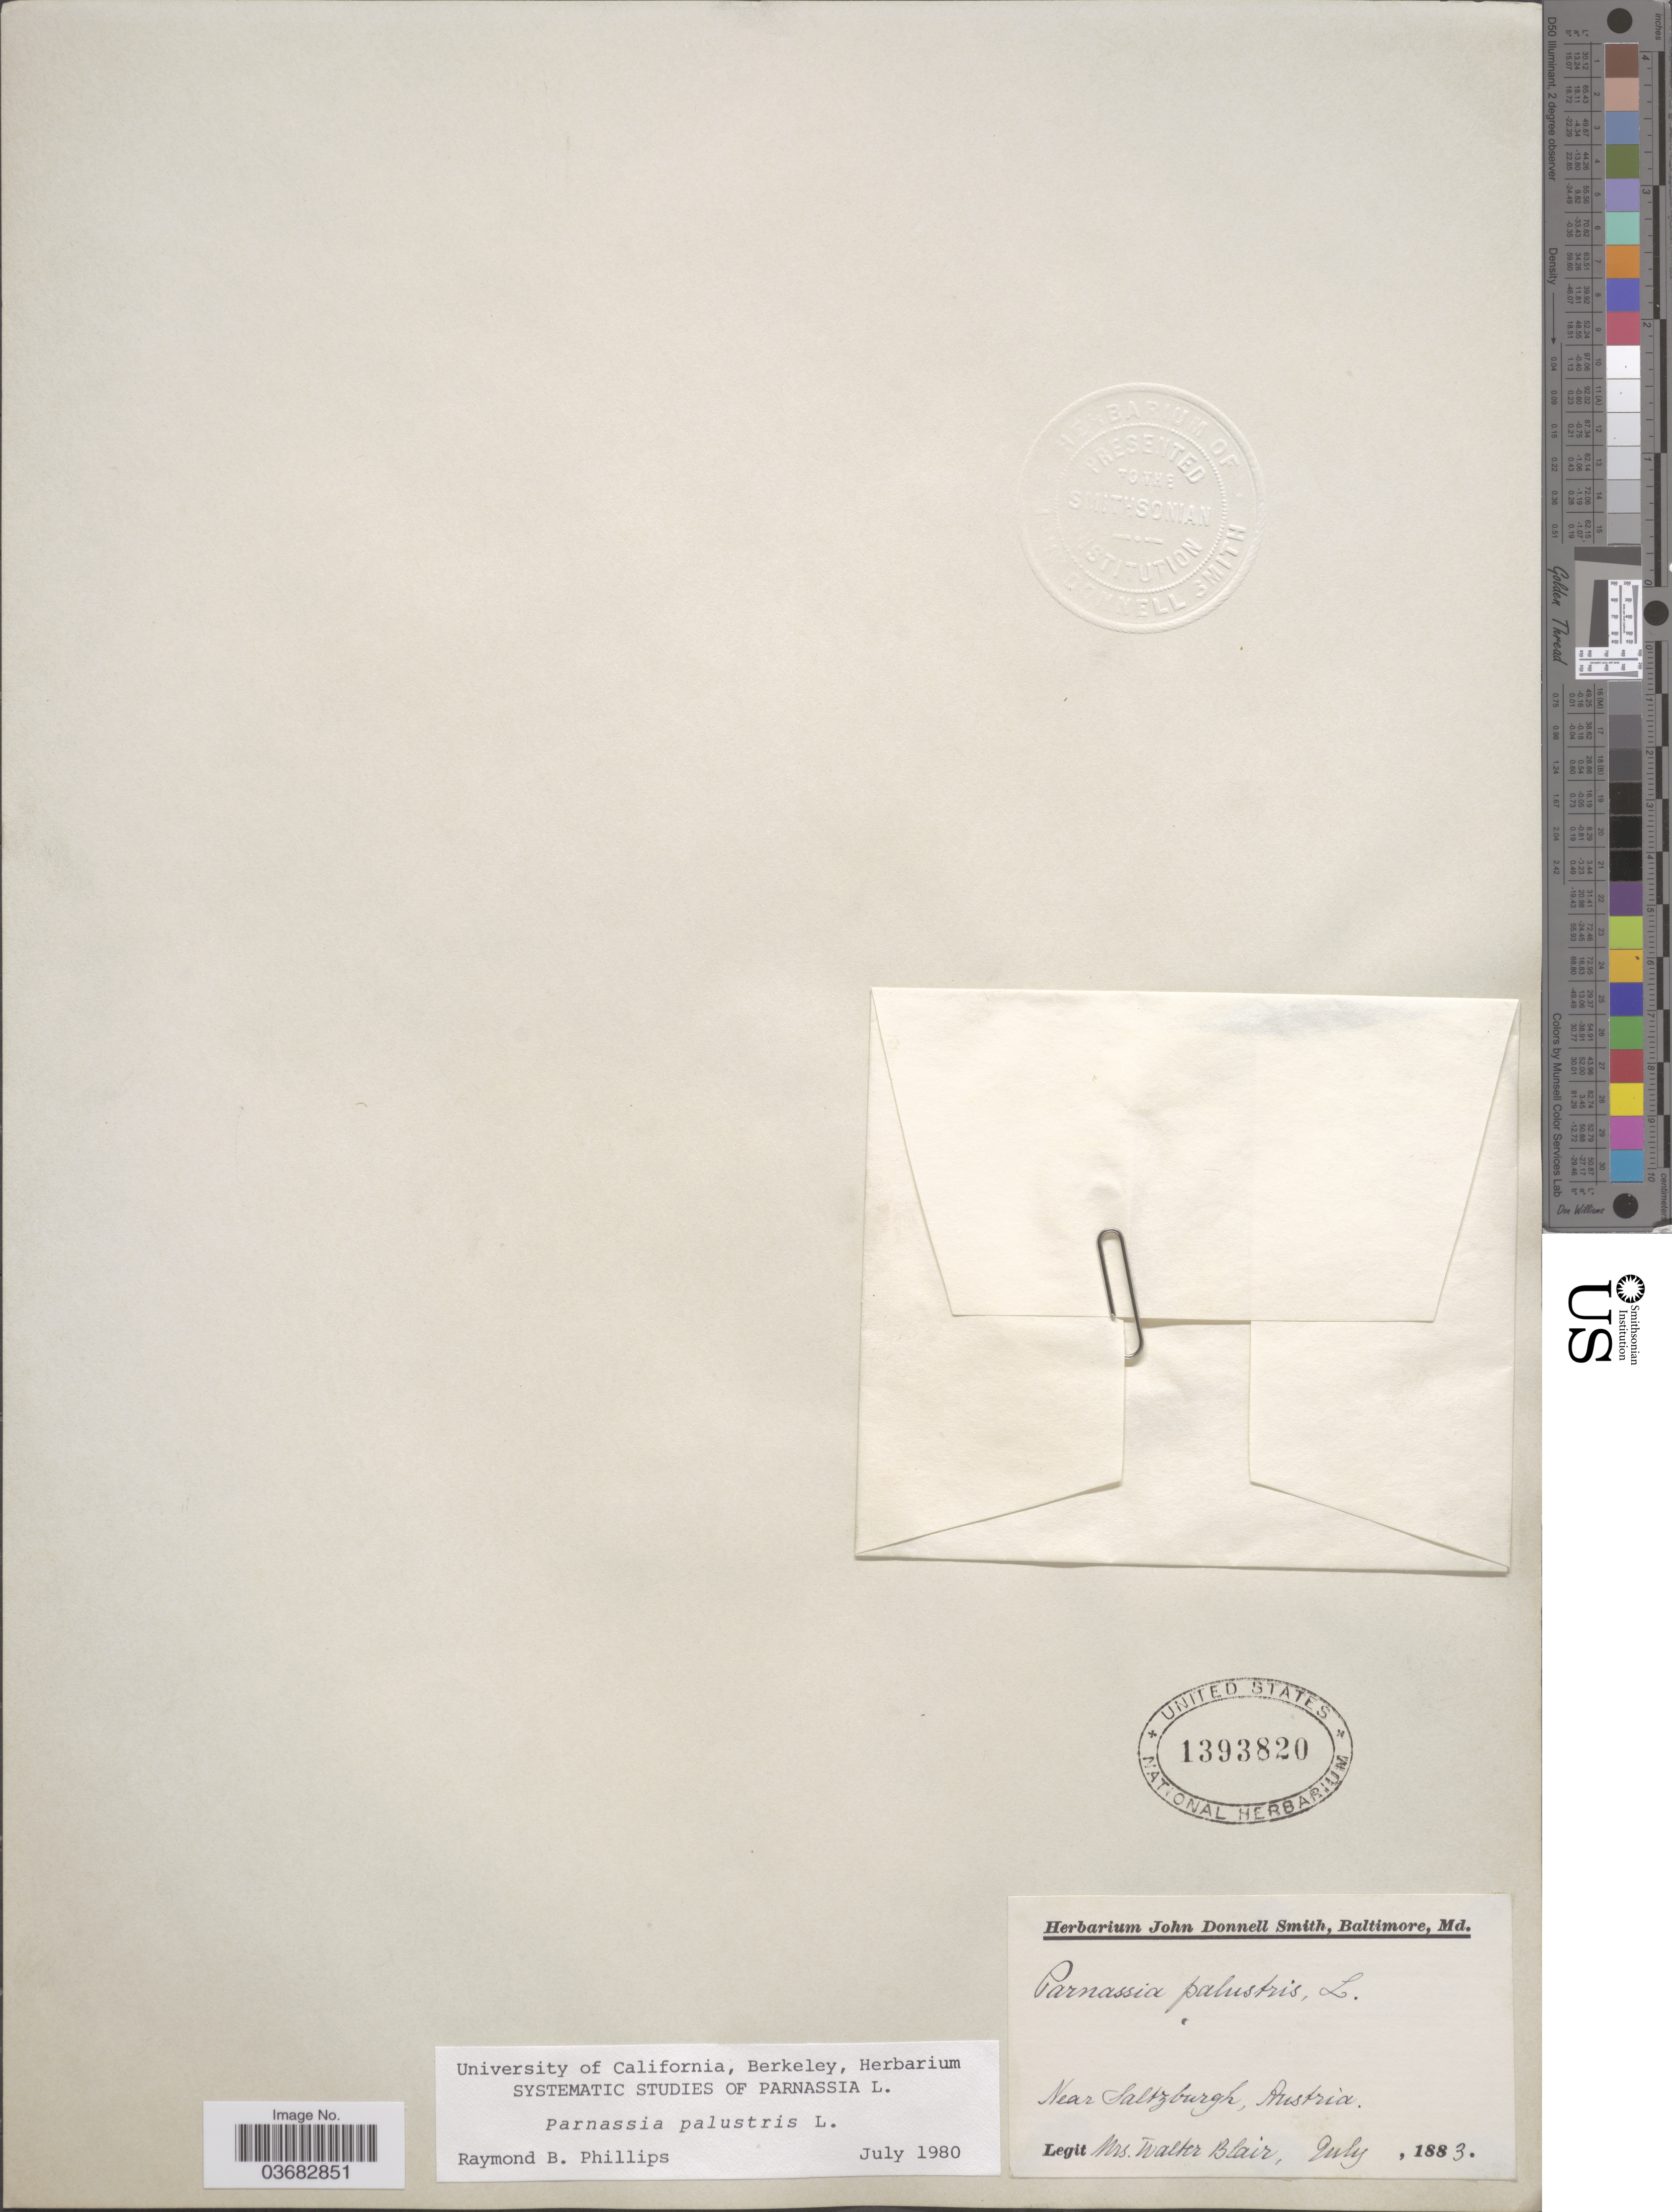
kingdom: Plantae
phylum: Tracheophyta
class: Magnoliopsida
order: Celastrales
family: Parnassiaceae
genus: Parnassia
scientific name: Parnassia palustris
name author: L.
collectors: W. Blair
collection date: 1883-07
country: Austria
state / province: Salzburg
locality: Near Saltzburgh.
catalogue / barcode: US 1393820